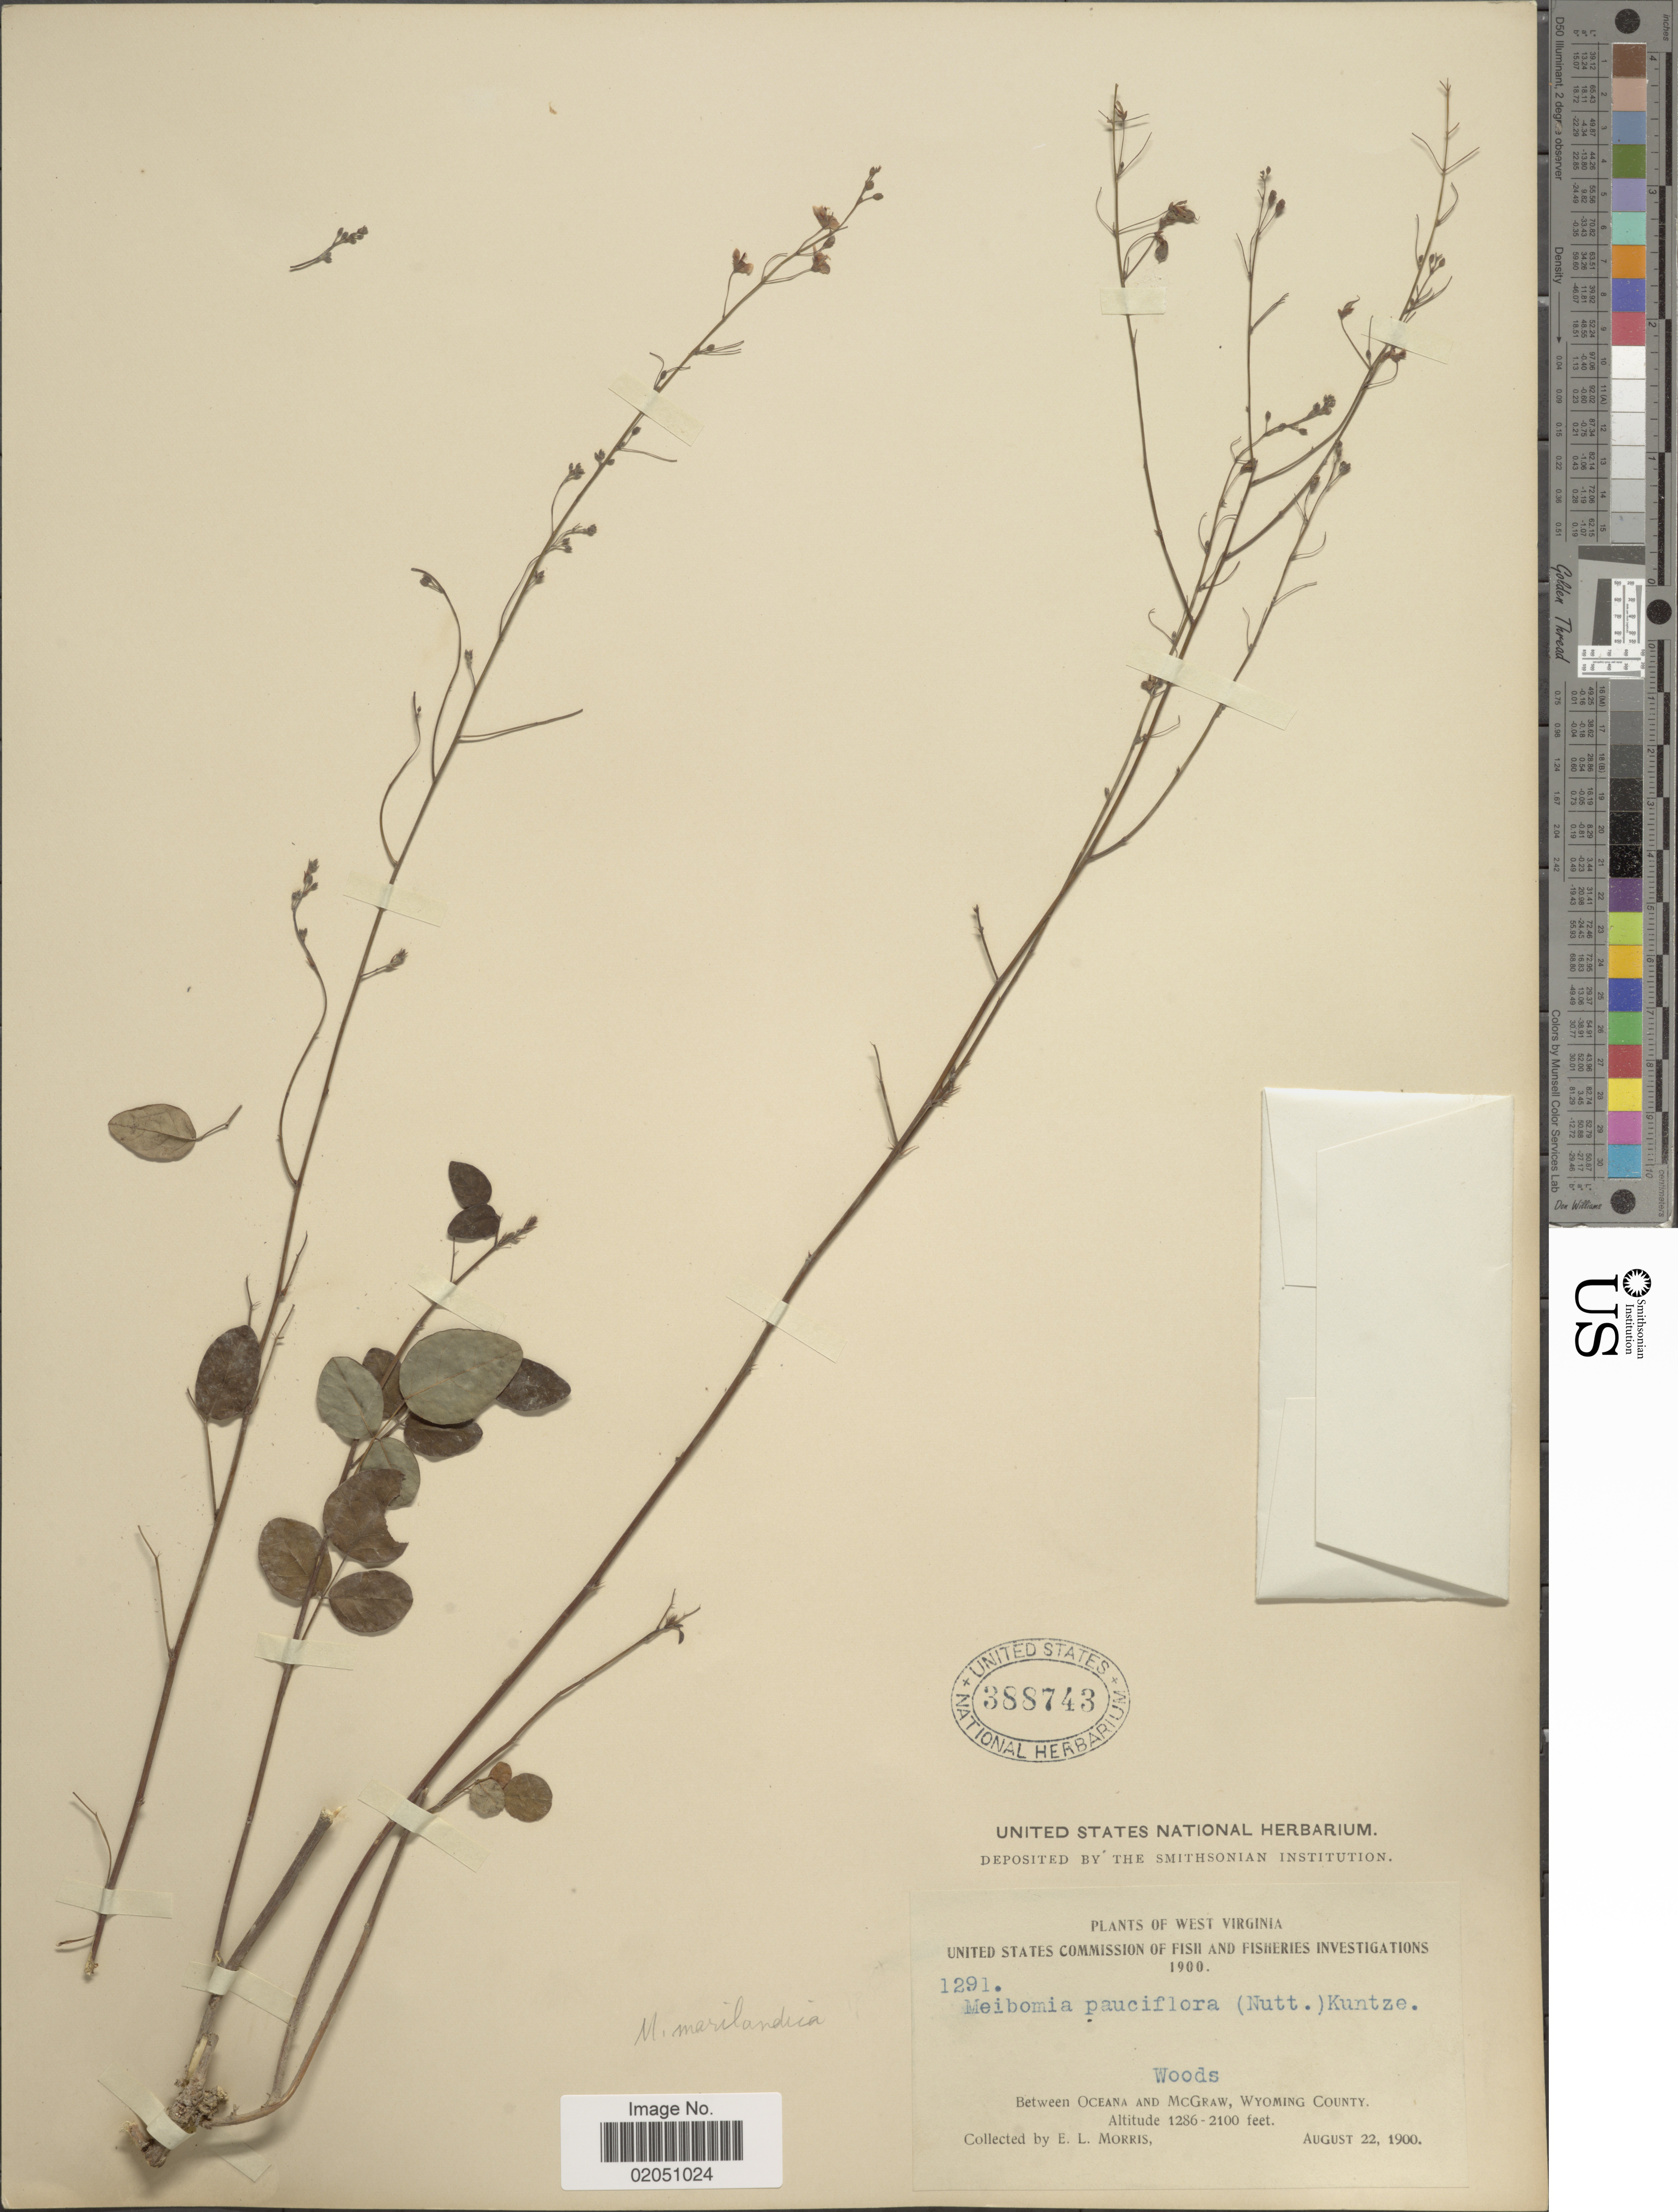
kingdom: Plantae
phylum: Tracheophyta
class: Magnoliopsida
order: Fabales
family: Fabaceae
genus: Desmodium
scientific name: Desmodium marilandicum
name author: Darl.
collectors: E. Morris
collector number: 1291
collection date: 1900-08-22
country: United States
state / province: West Virginia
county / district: Wyoming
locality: Woods, Between Oceana and McGraw.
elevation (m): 392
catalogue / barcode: US 388743